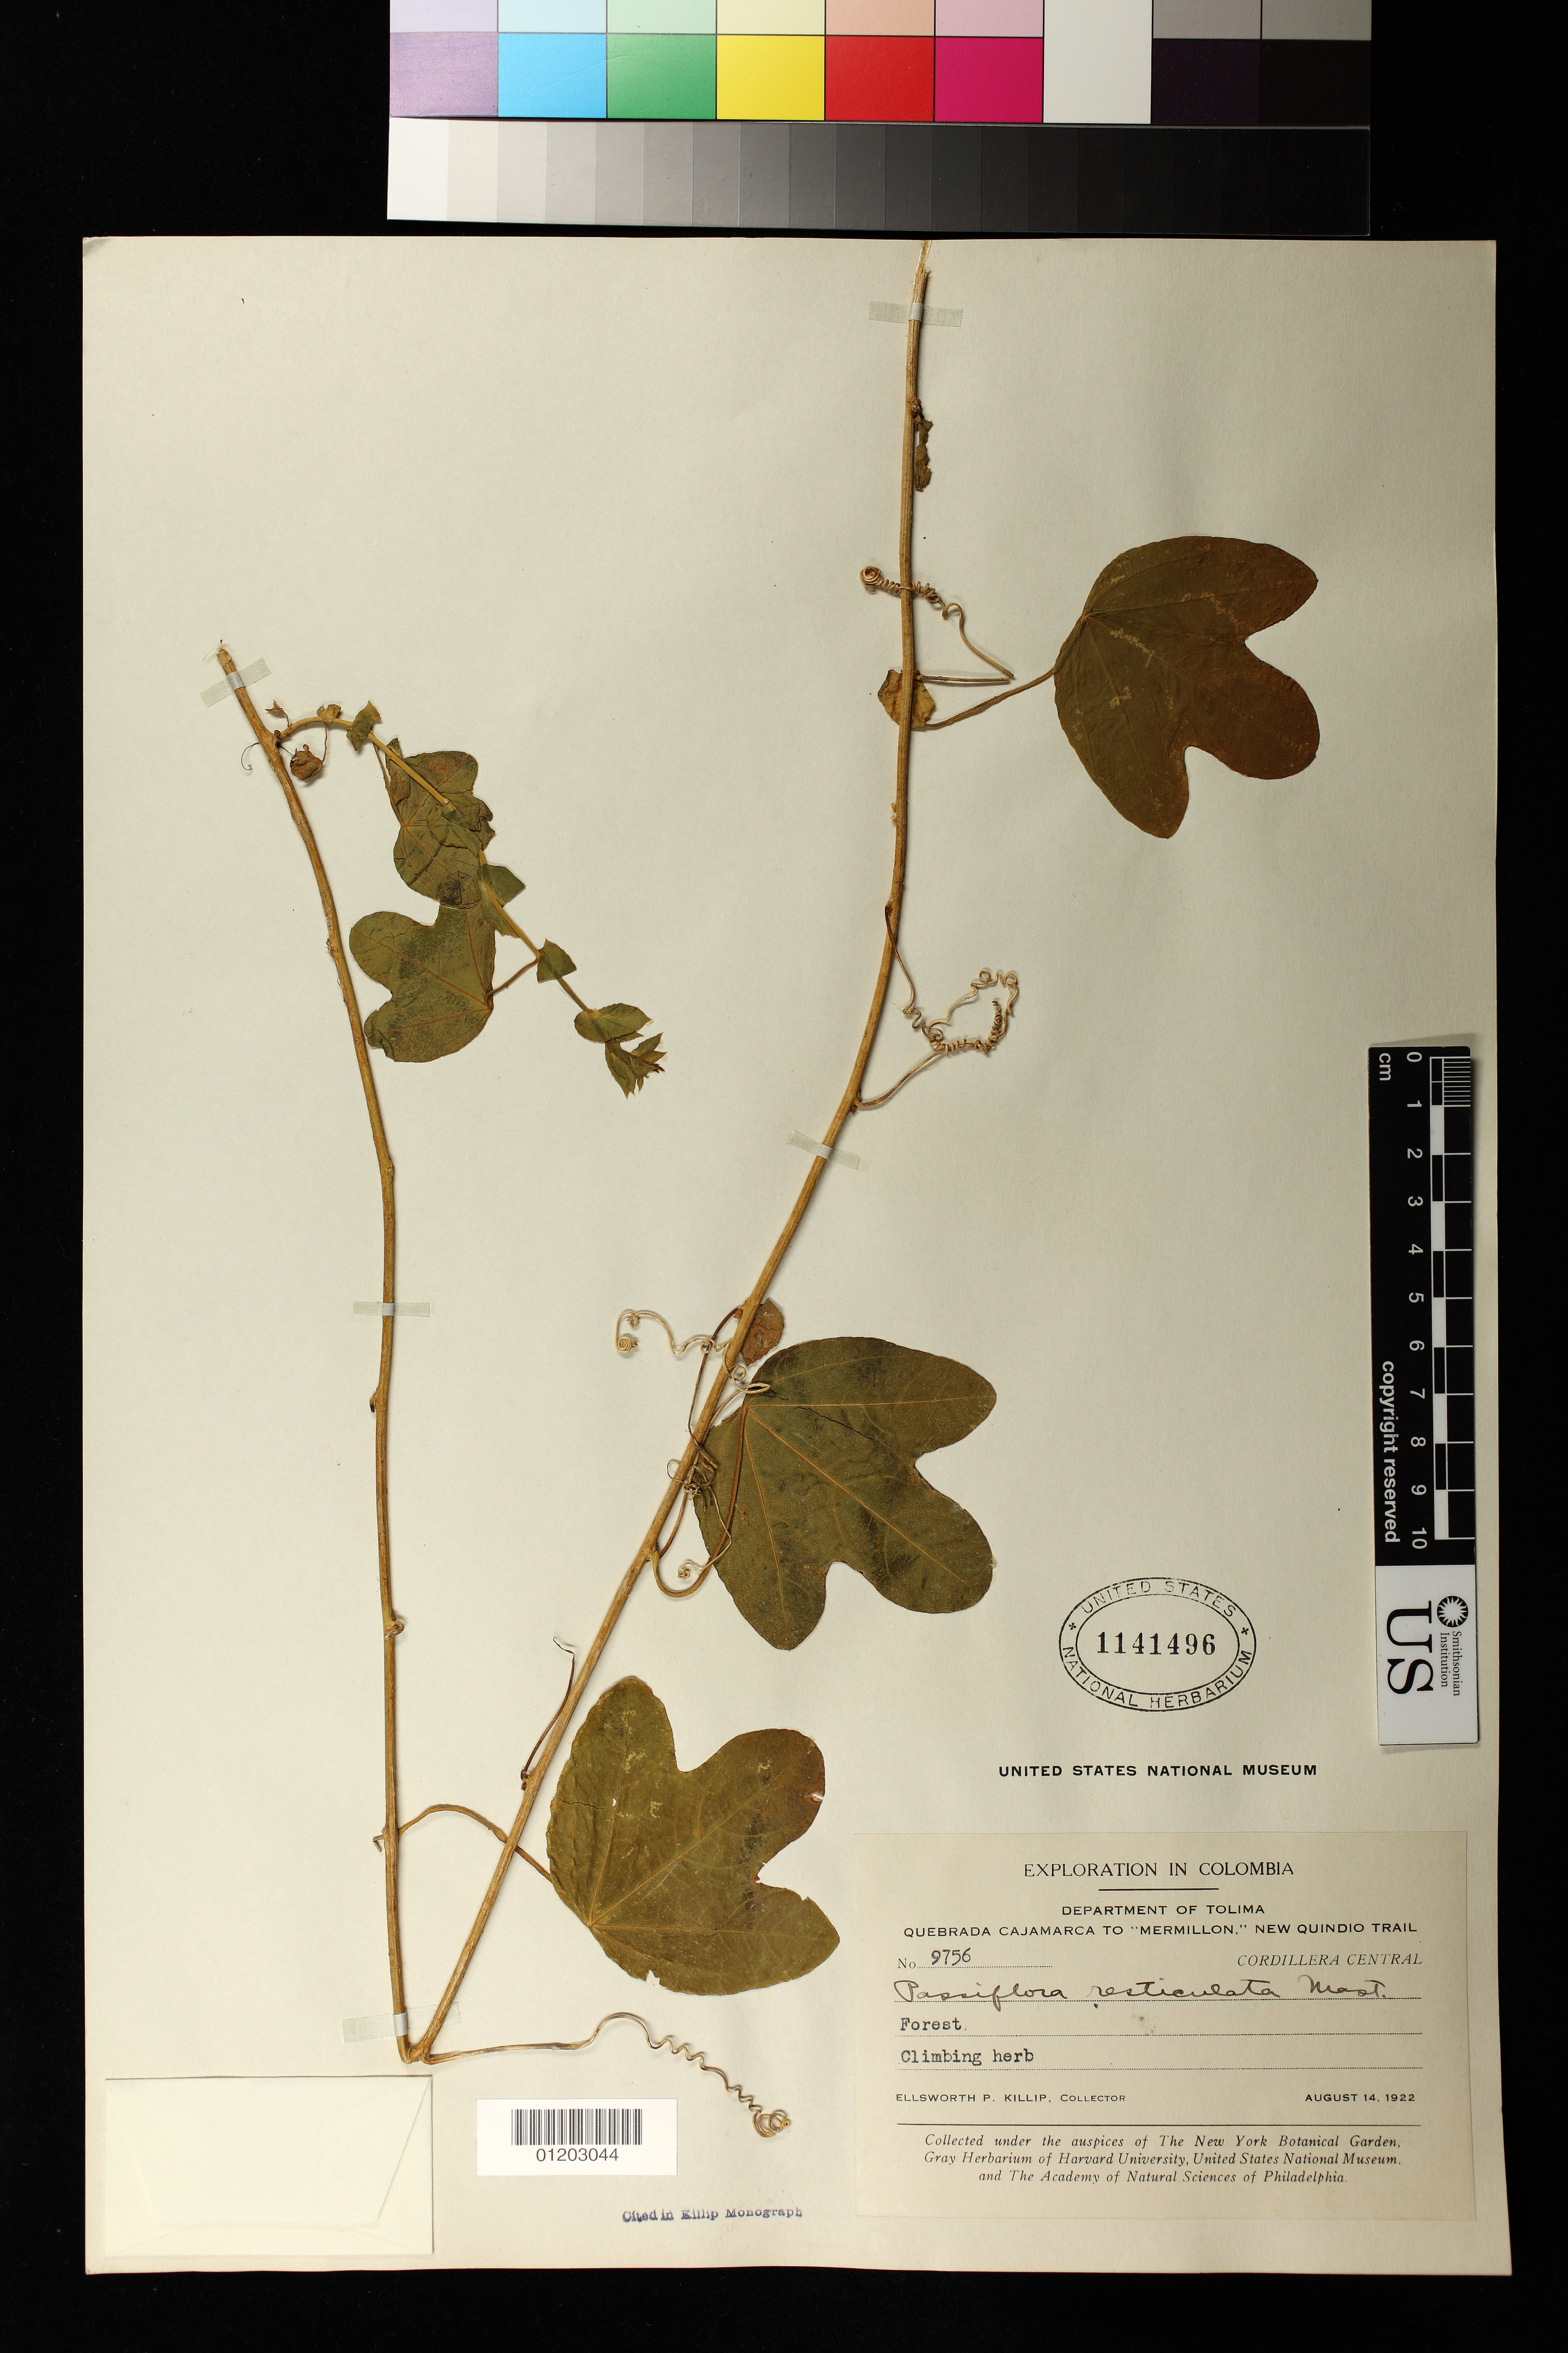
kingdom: Plantae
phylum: Tracheophyta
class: Magnoliopsida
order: Malpighiales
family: Passifloraceae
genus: Passiflora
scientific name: Passiflora resticulata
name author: Mast. & André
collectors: E. P. Killip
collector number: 9756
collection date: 1922-08-14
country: Colombia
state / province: Tolima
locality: Quebrada Cajamarca to "Mermillon," New Quindo Trail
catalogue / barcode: US 1141496